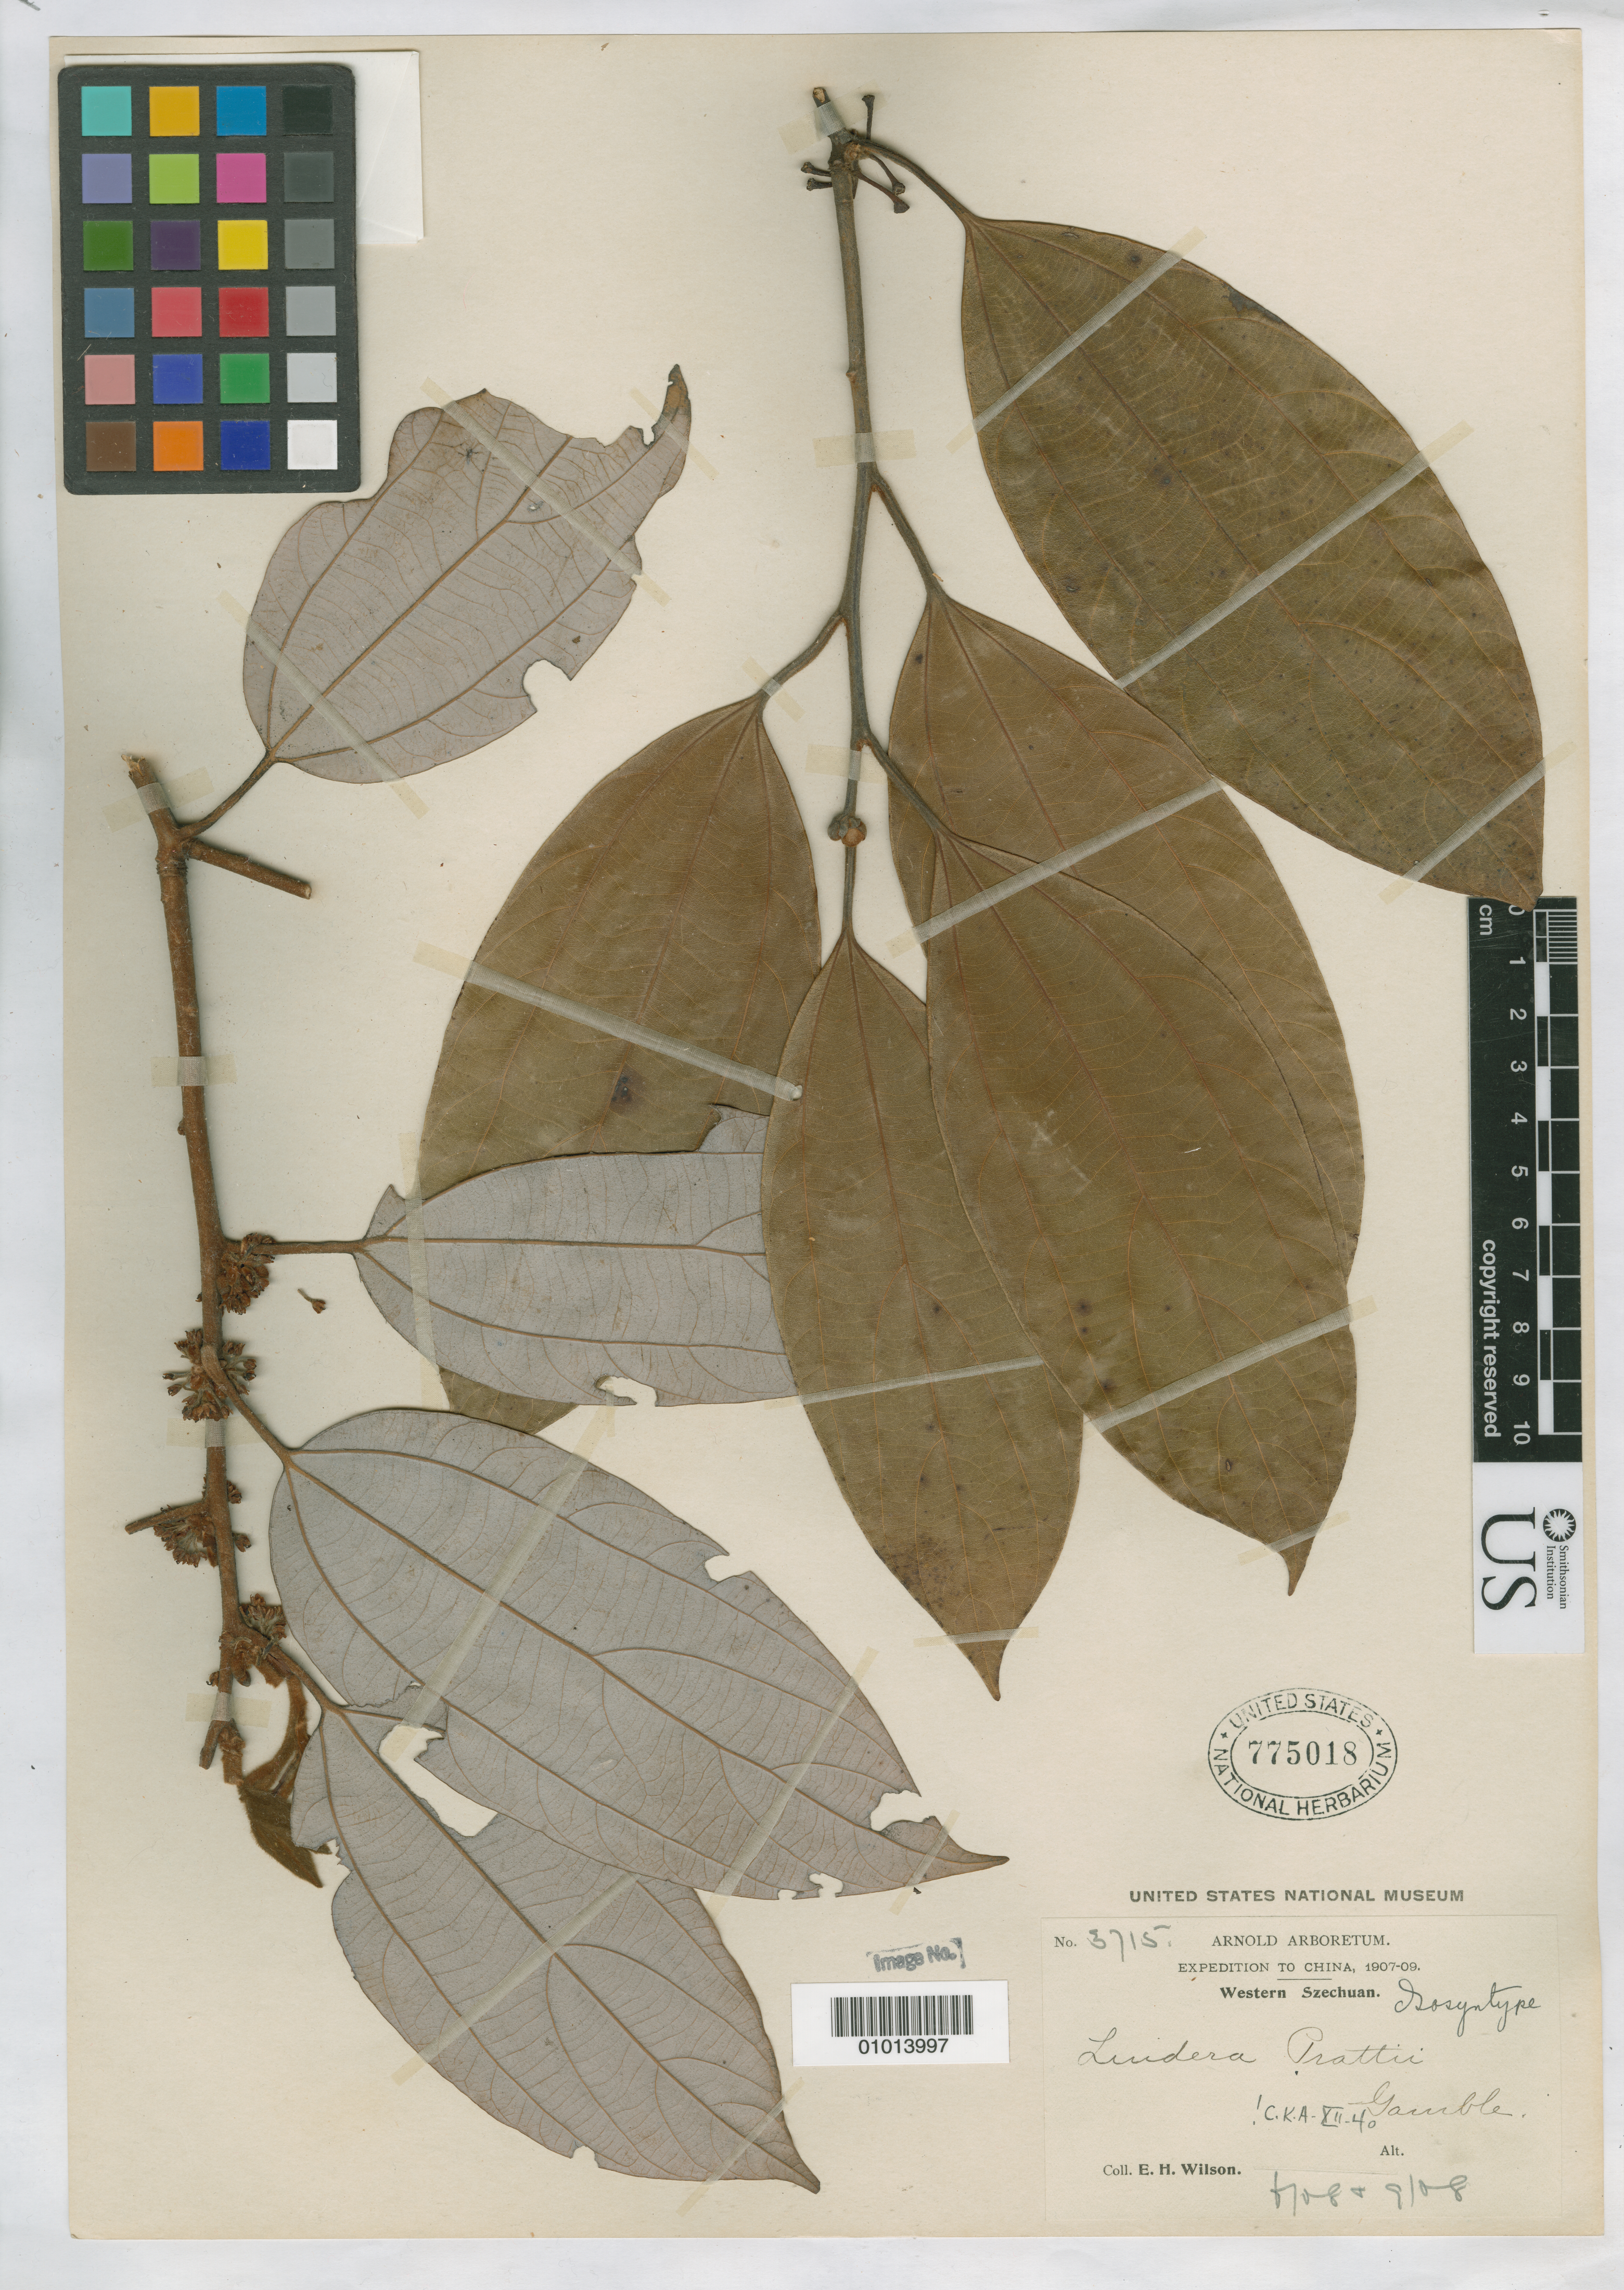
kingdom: Plantae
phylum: Tracheophyta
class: Magnoliopsida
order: Laurales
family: Lauraceae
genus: Lindera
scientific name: Lindera prattii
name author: Gamble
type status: Isosyntype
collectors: E. H. Wilson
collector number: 3715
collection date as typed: Jun 1908 and -- Sep 1908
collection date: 1908-06,1908-09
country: China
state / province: Sichuan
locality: Western Szechuan.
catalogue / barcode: US 775018